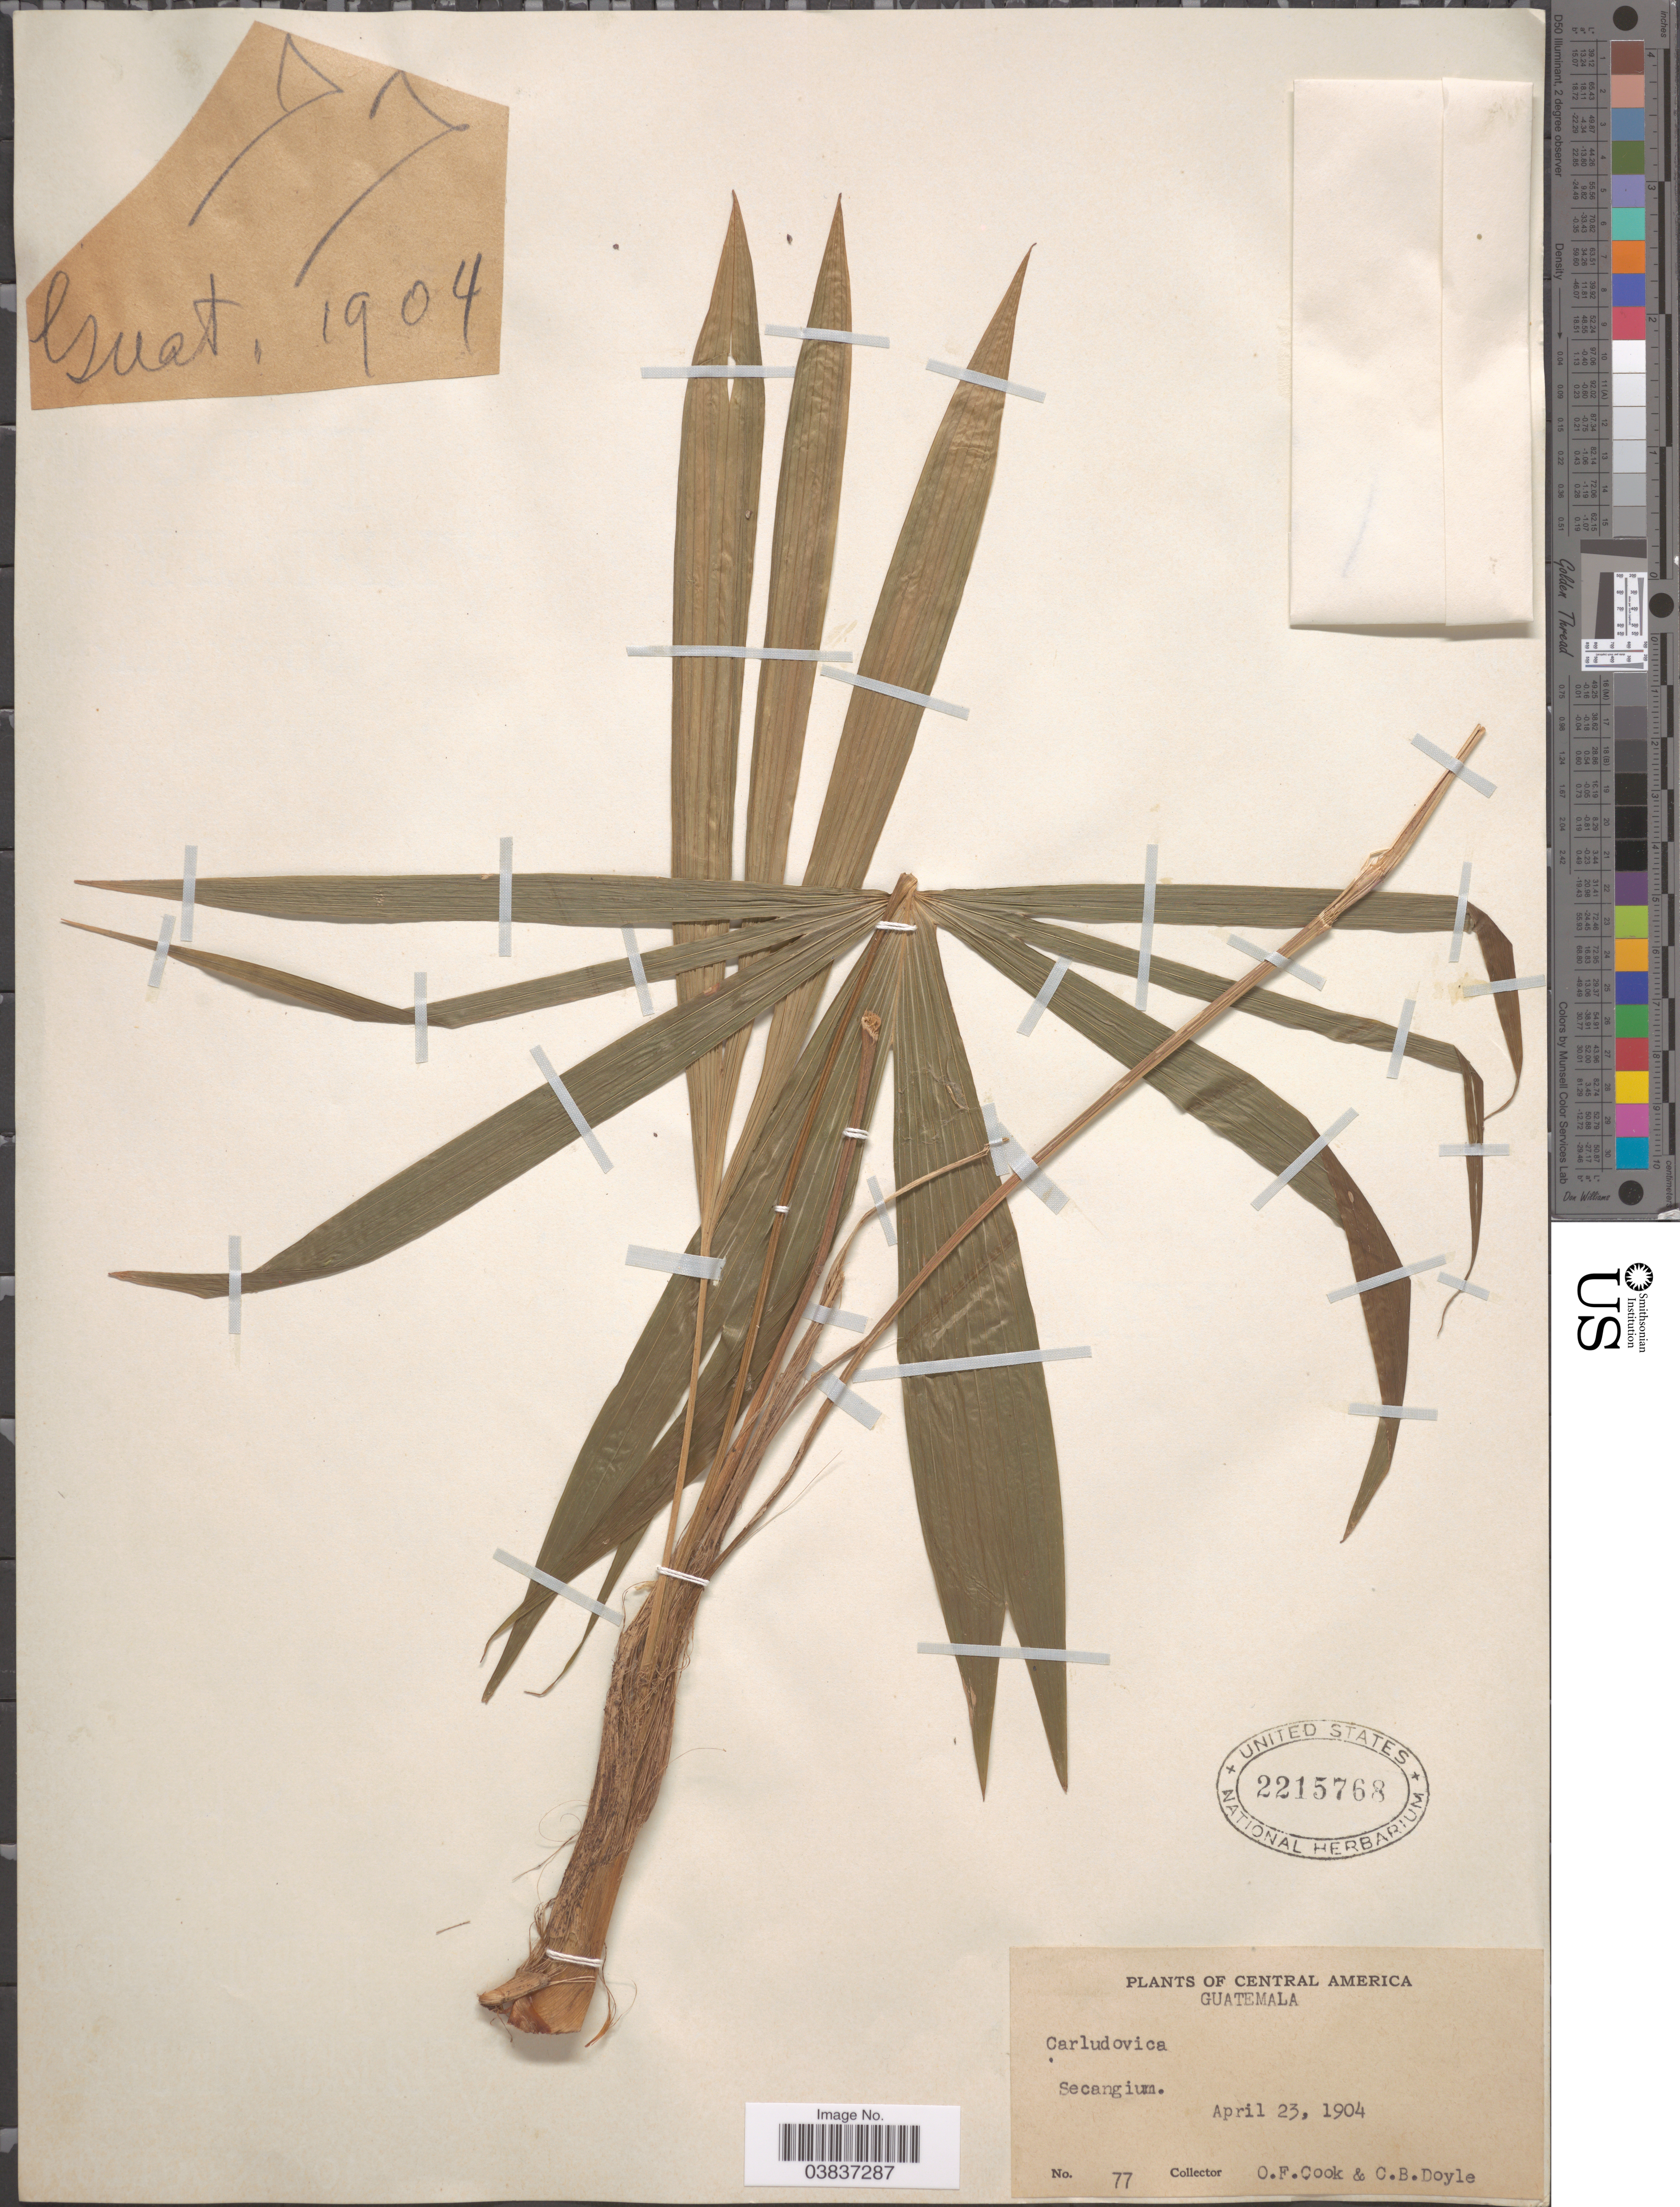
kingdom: Plantae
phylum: Tracheophyta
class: Liliopsida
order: Pandanales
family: Cyclanthaceae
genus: Carludovica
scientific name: Carludovica sp.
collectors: O. F. Cook & C. Doyle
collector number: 77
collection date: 1904-04-23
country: Guatemala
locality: Secangium.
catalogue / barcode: US 2215768